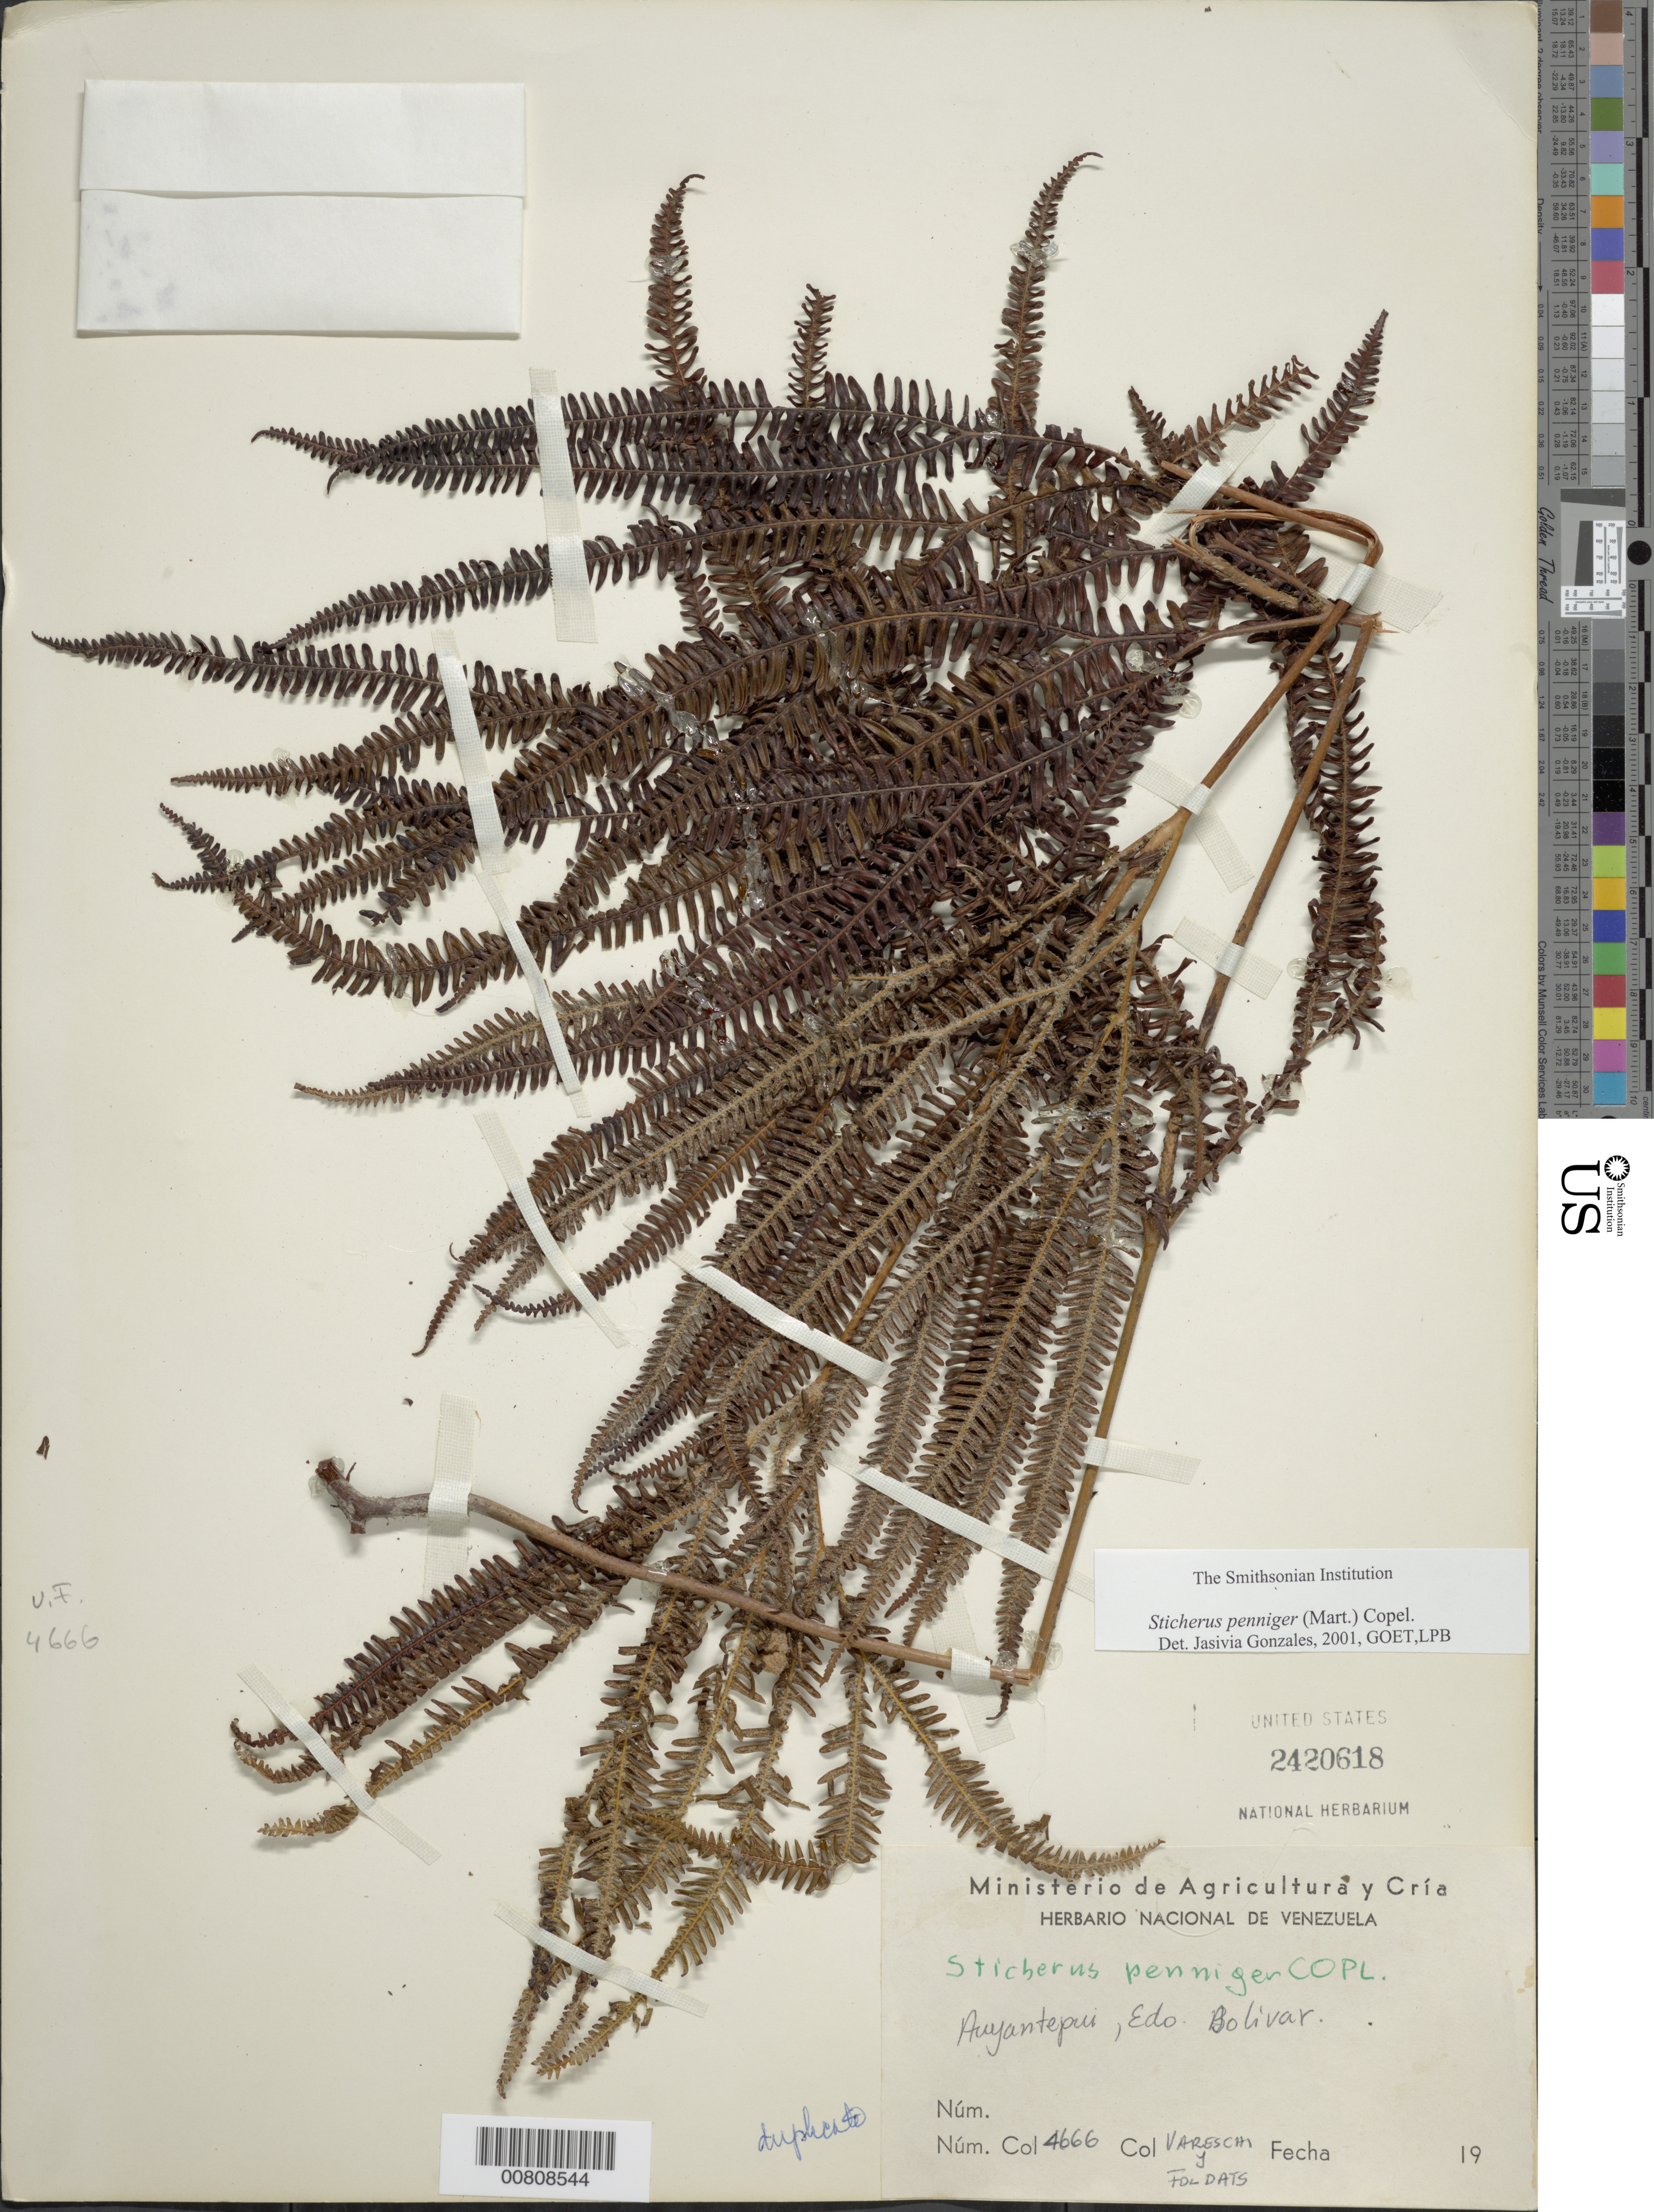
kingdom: Plantae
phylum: Tracheophyta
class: Polypodiopsida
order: Gleicheniales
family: Gleicheniaceae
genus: Sticherus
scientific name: Sticherus pruinosus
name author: (Mart.) Ching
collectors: V. Vareschi & E. Foldats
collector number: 4666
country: Venezuela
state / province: Bolívar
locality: Auyan-tepuí, Guayaraca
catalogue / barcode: US 2420618